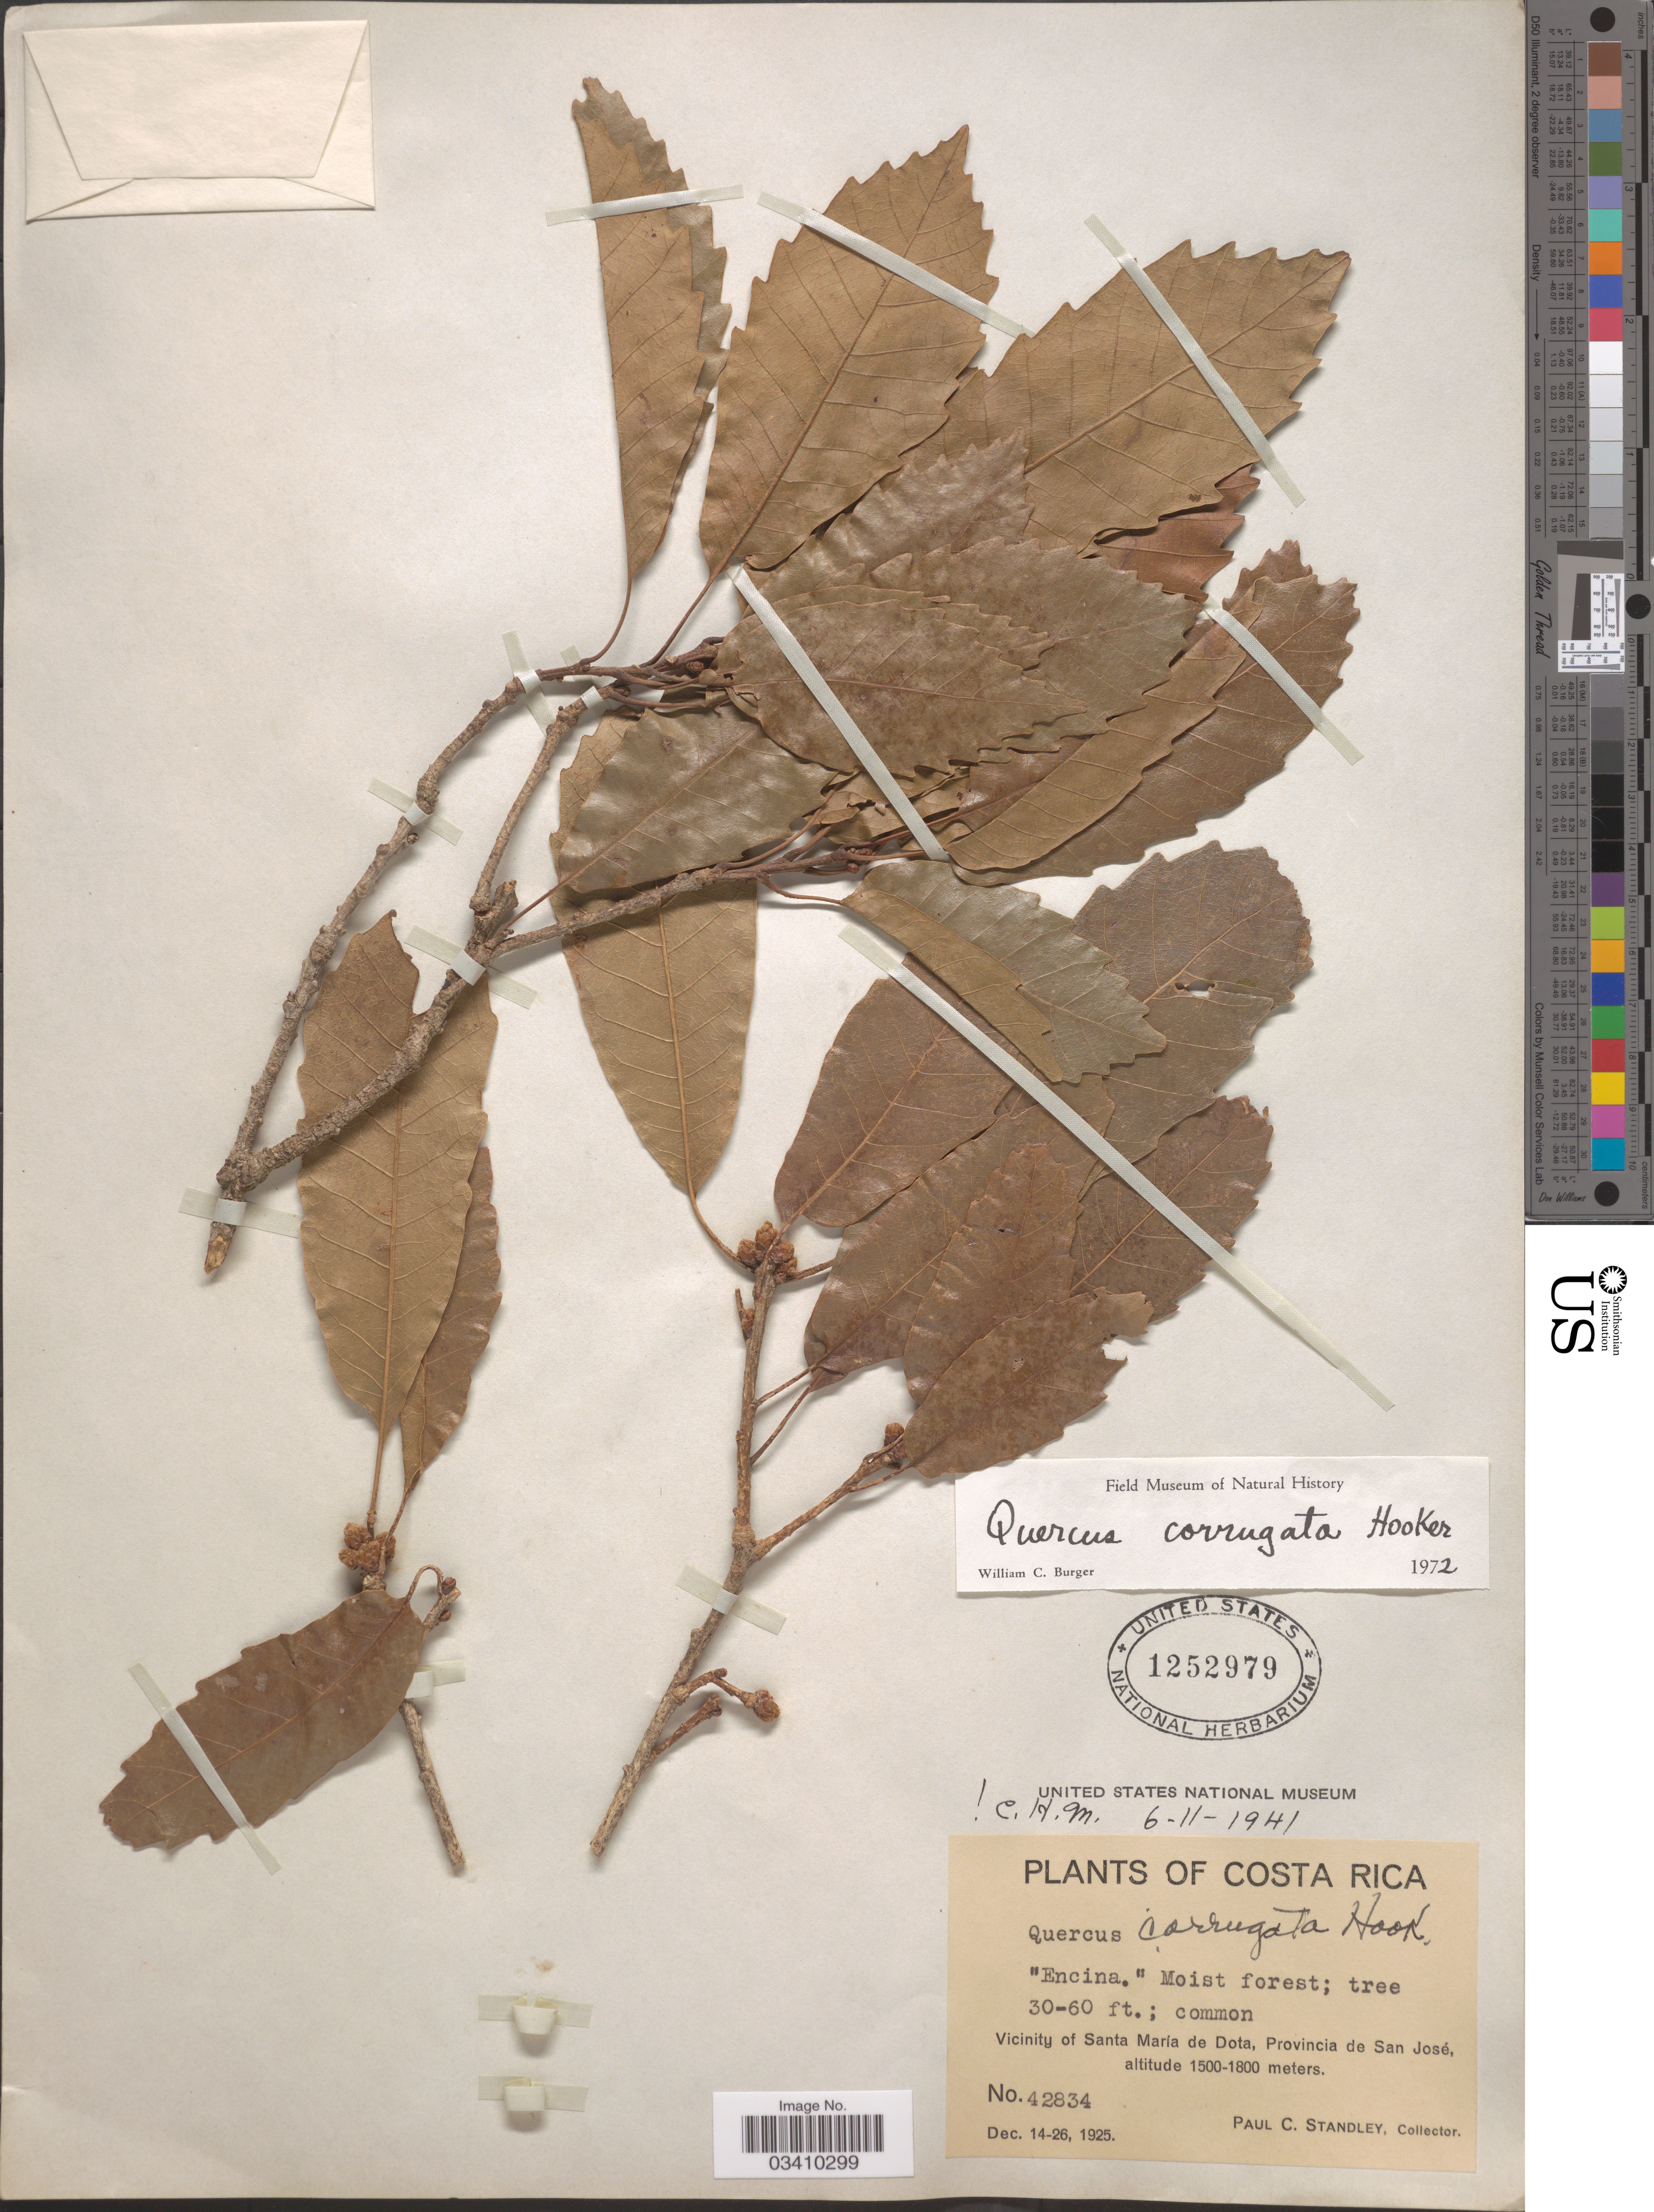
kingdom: Plantae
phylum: Tracheophyta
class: Magnoliopsida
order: Fagales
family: Fagaceae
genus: Quercus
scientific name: Quercus corrugata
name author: Hook.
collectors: P. C. Standley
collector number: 42834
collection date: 1925-12-14/1925-12-26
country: Costa Rica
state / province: San José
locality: Vicinity of Santa María de Dota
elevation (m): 1500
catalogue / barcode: US 1252979